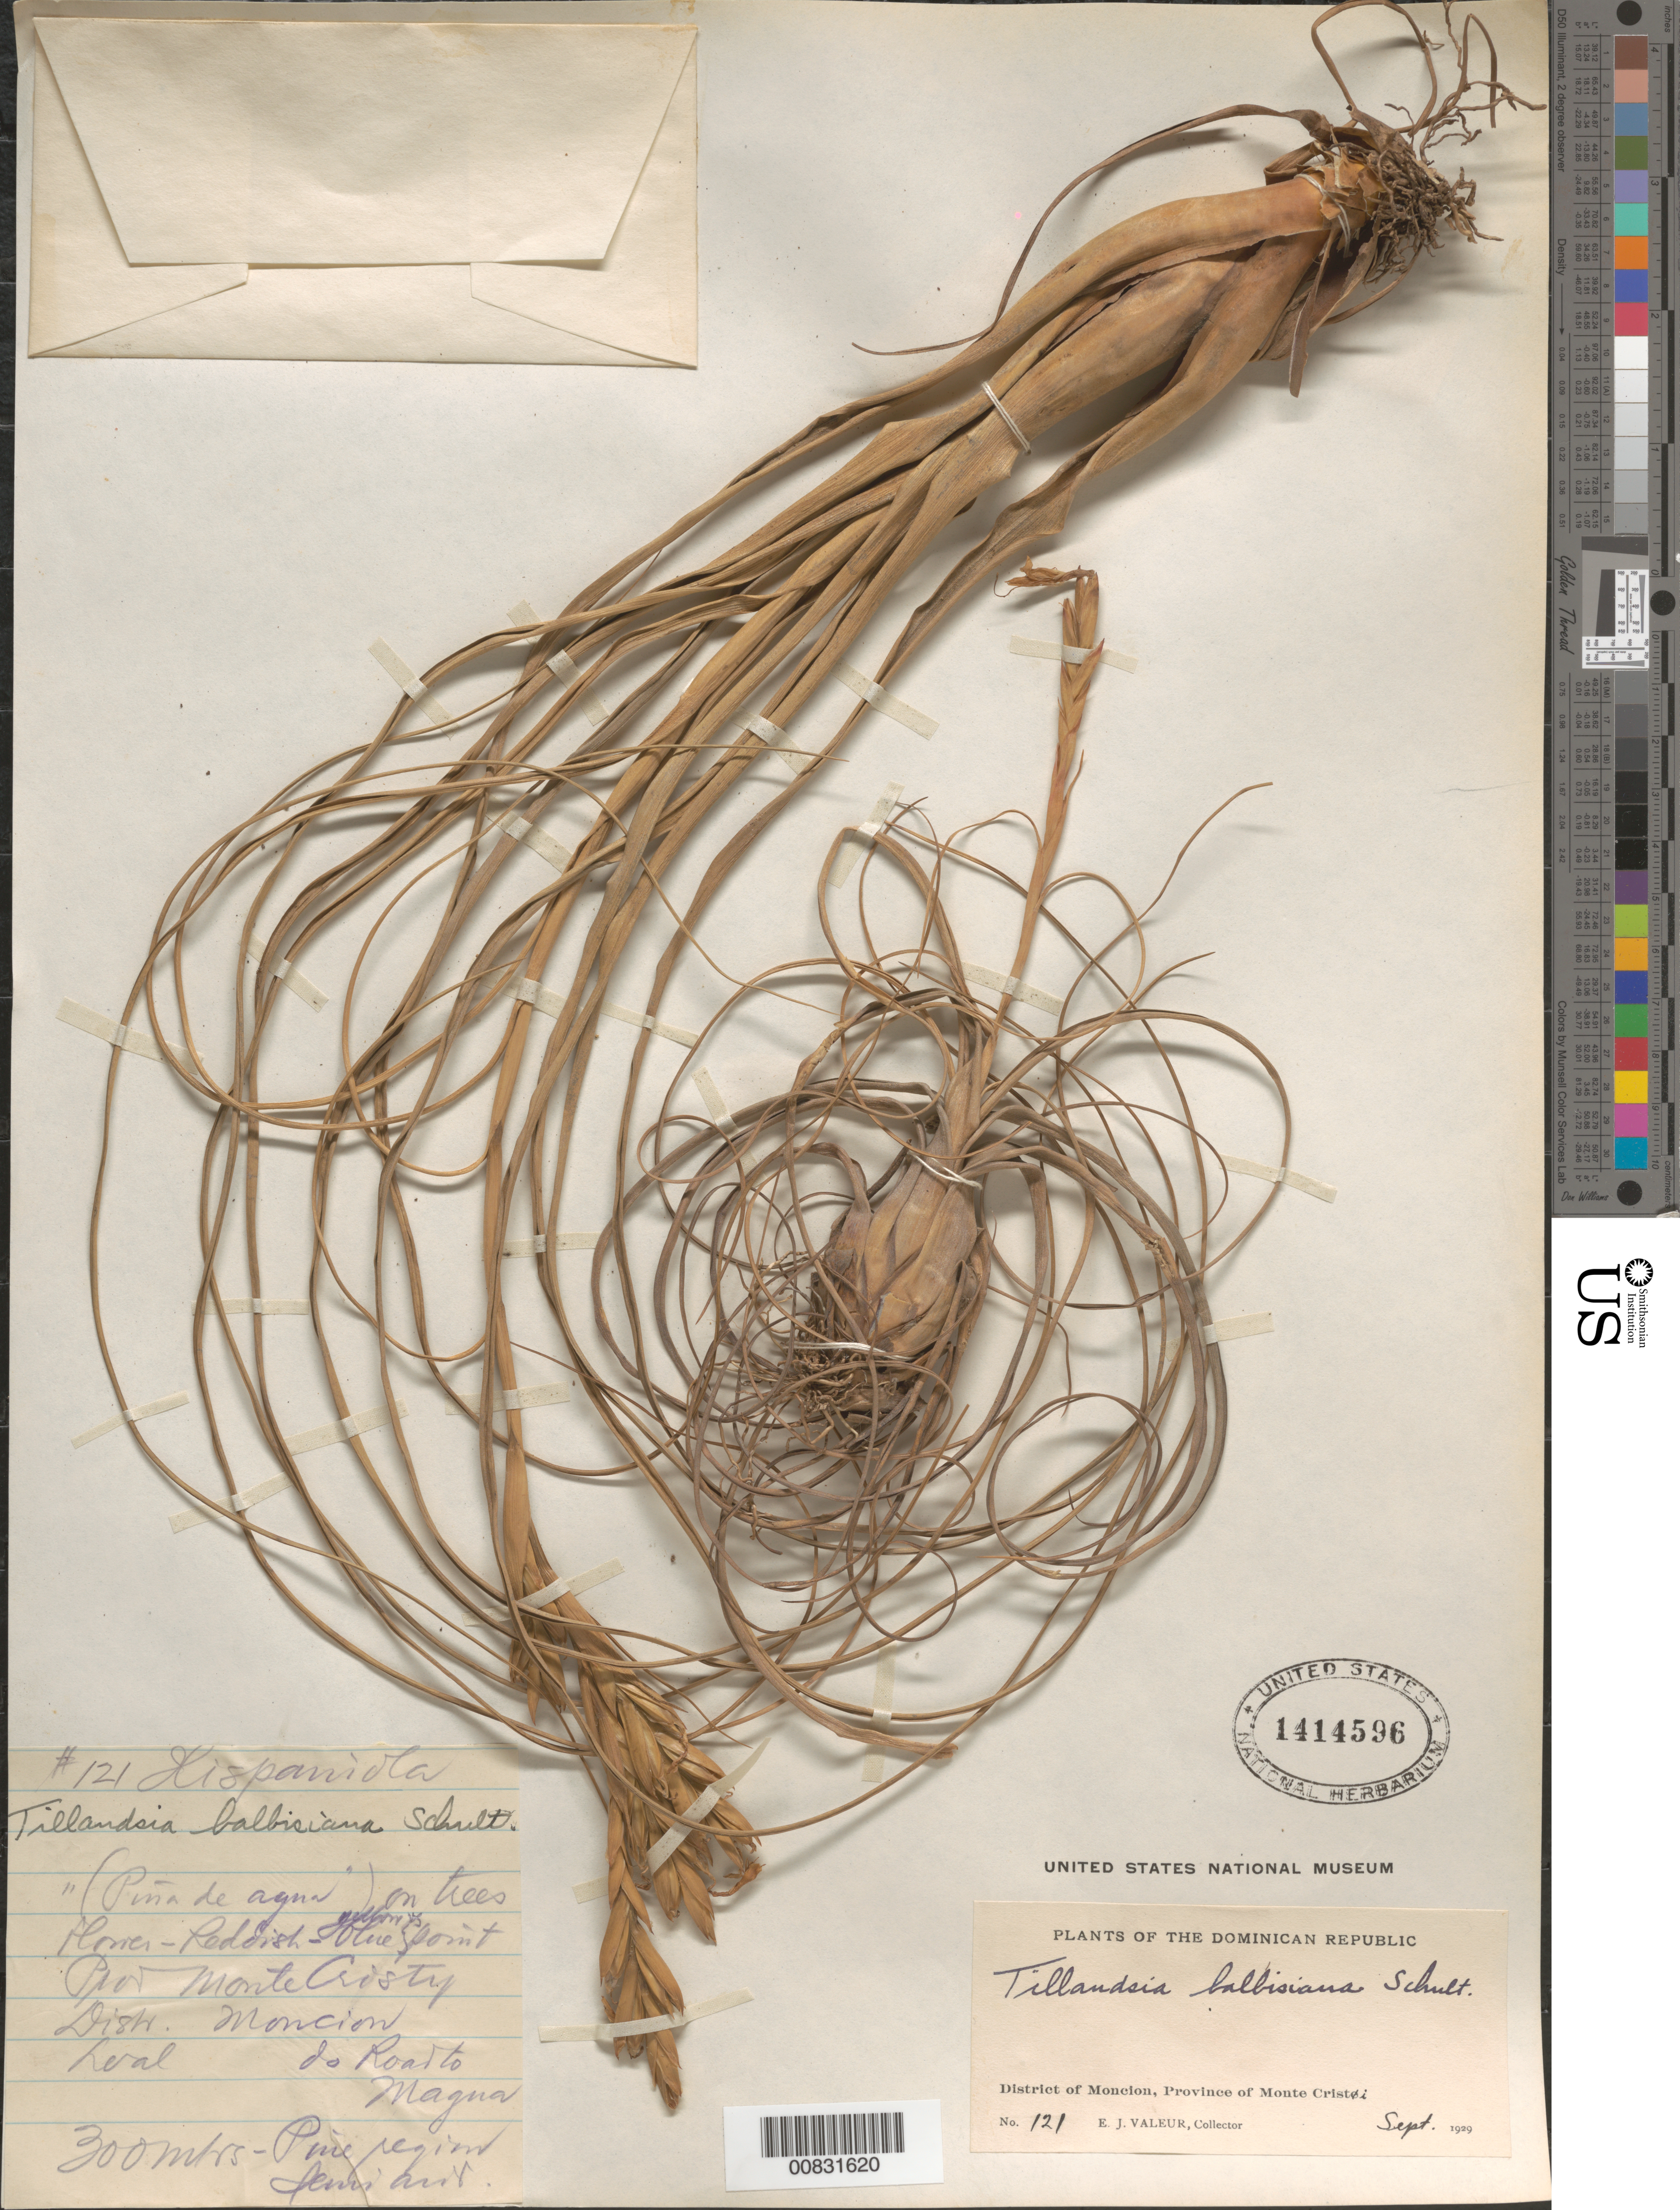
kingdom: Plantae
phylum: Tracheophyta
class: Liliopsida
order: Poales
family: Bromeliaceae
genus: Tillandsia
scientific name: Tillandsia balbisiana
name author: Schult. f.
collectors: E. Valeur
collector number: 121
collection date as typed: Sep 1929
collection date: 1929-09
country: Dominican Republic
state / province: Monte Cristi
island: Hispaniola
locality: District of Monción, Province of Montecristi. Road to Magna.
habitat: On trees. Pine region semi-arid.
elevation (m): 300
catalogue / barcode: US 1414596